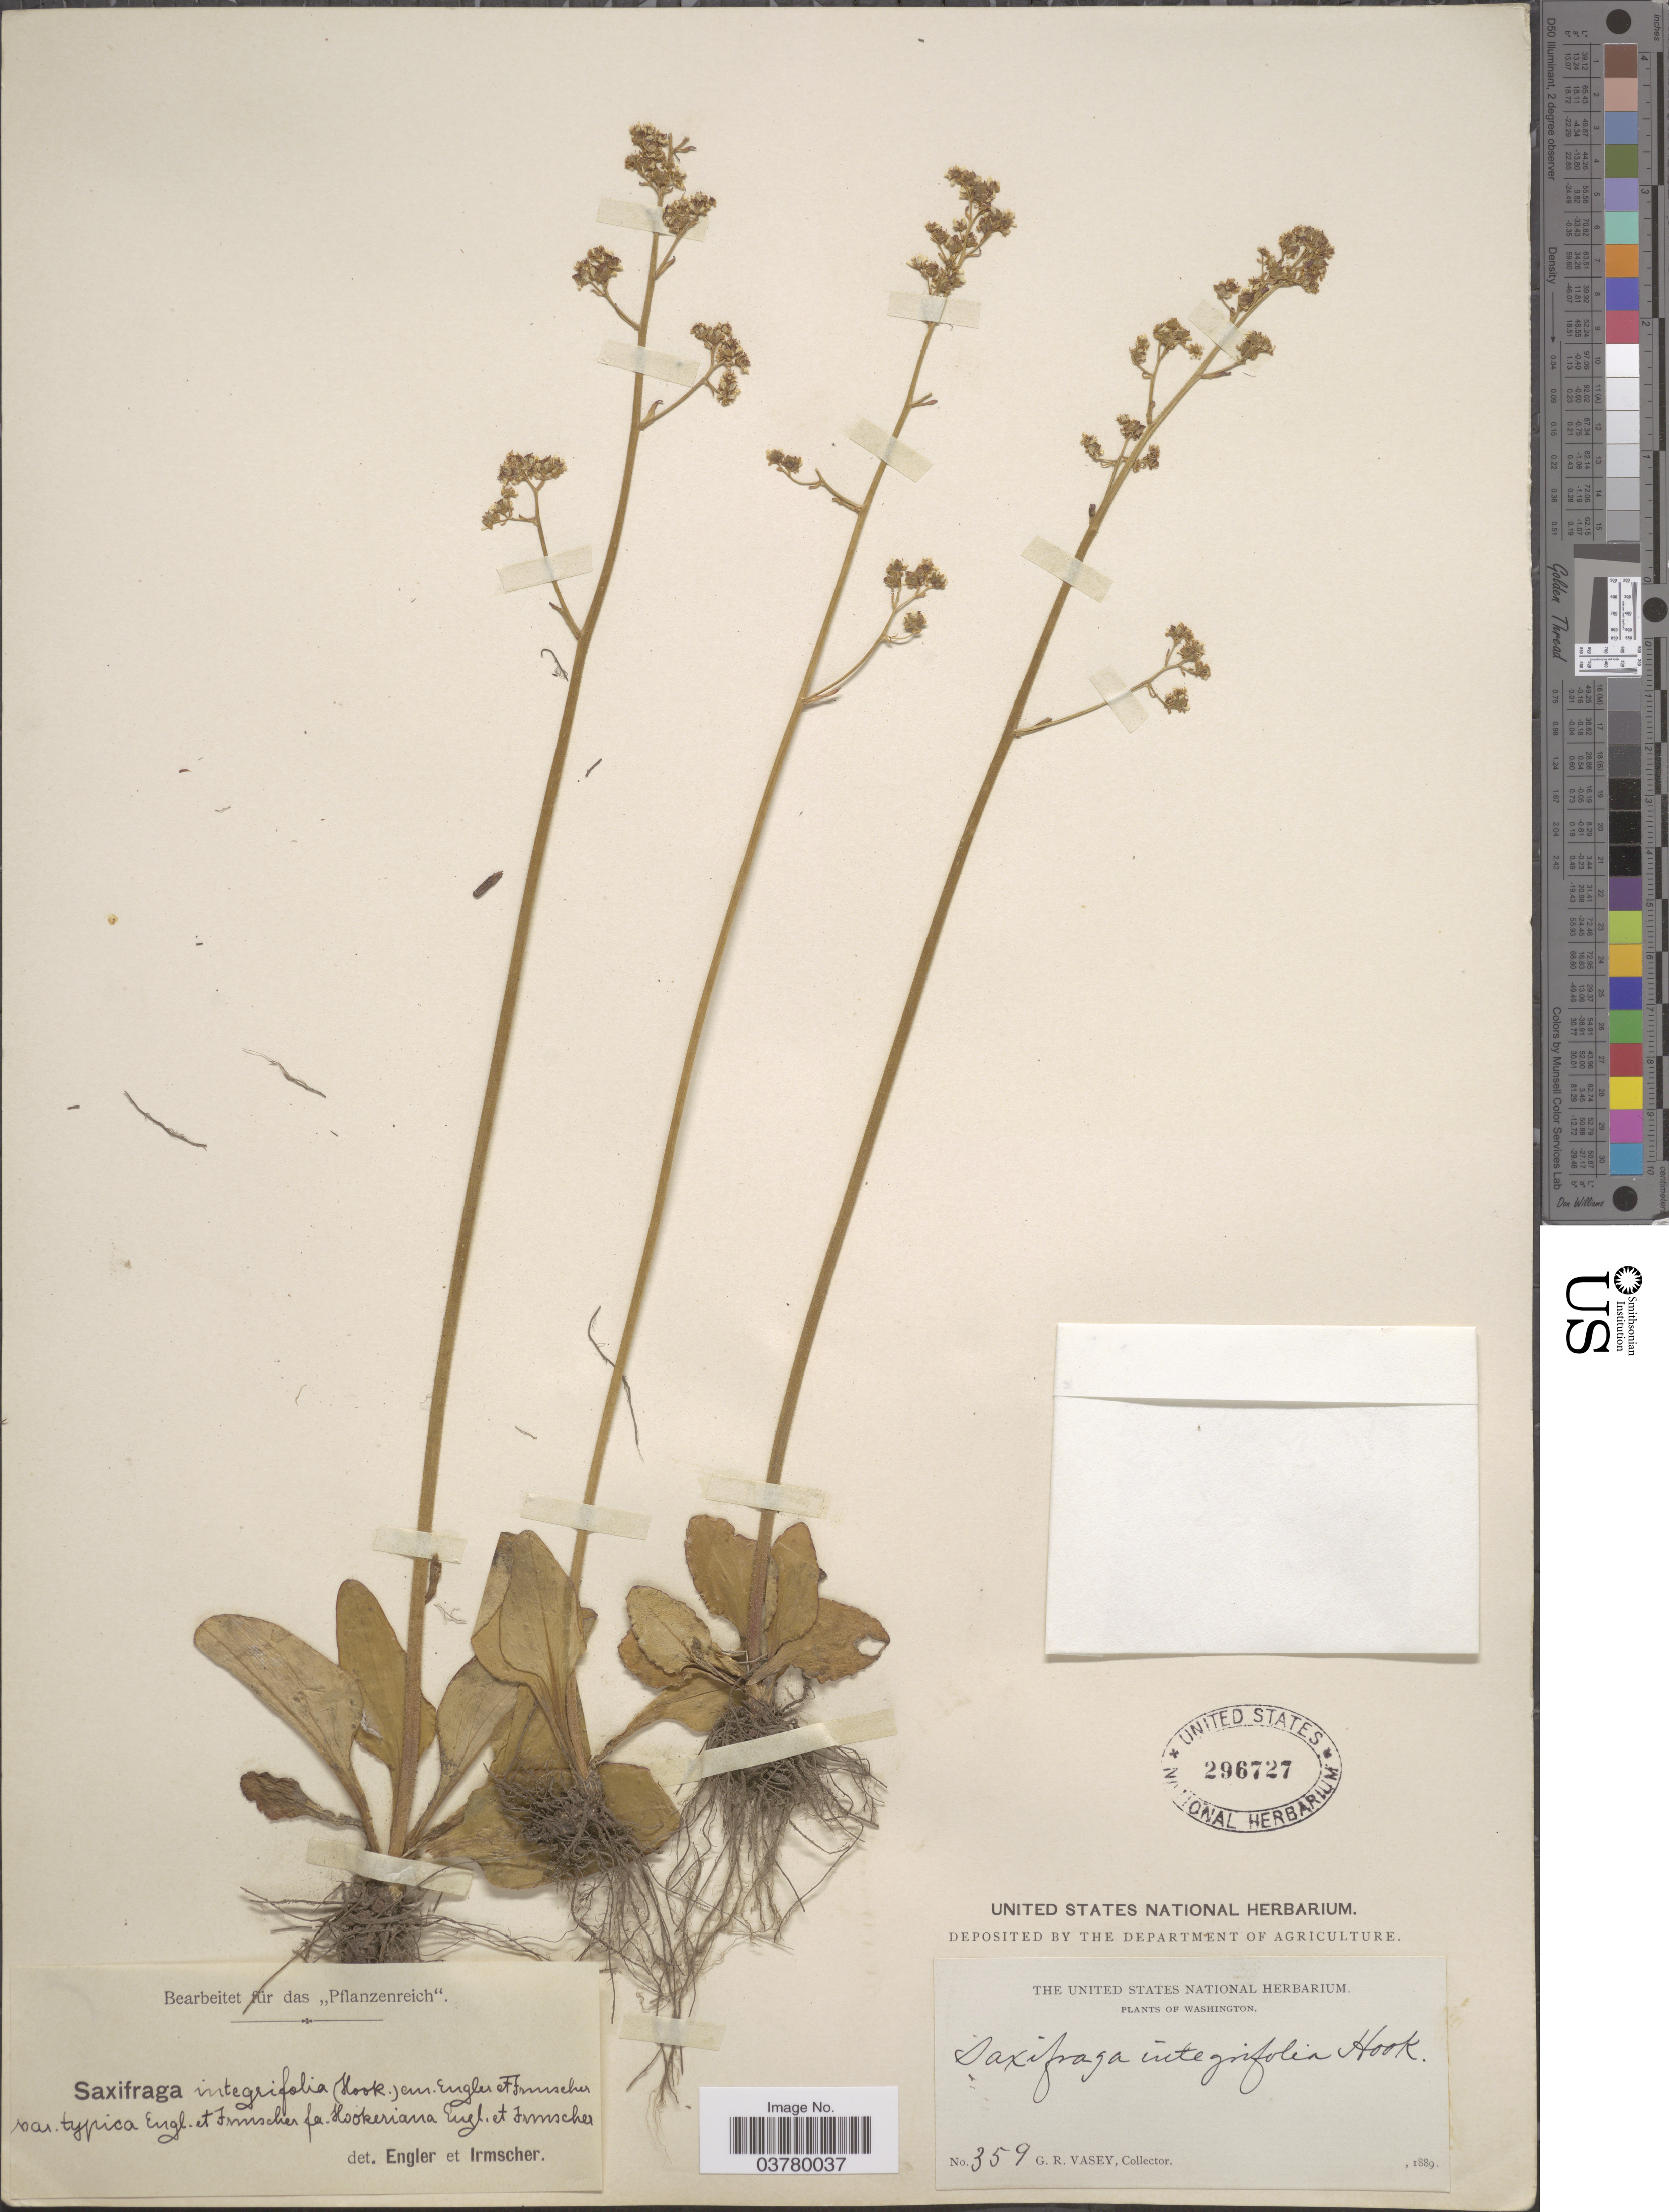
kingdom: Plantae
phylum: Tracheophyta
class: Magnoliopsida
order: Saxifragales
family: Saxifragaceae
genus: Micranthes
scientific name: Micranthes integrifolia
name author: (Hook.) Small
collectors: G. R. Vasey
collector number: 359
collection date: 1889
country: United States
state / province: Washington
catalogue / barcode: US 296727